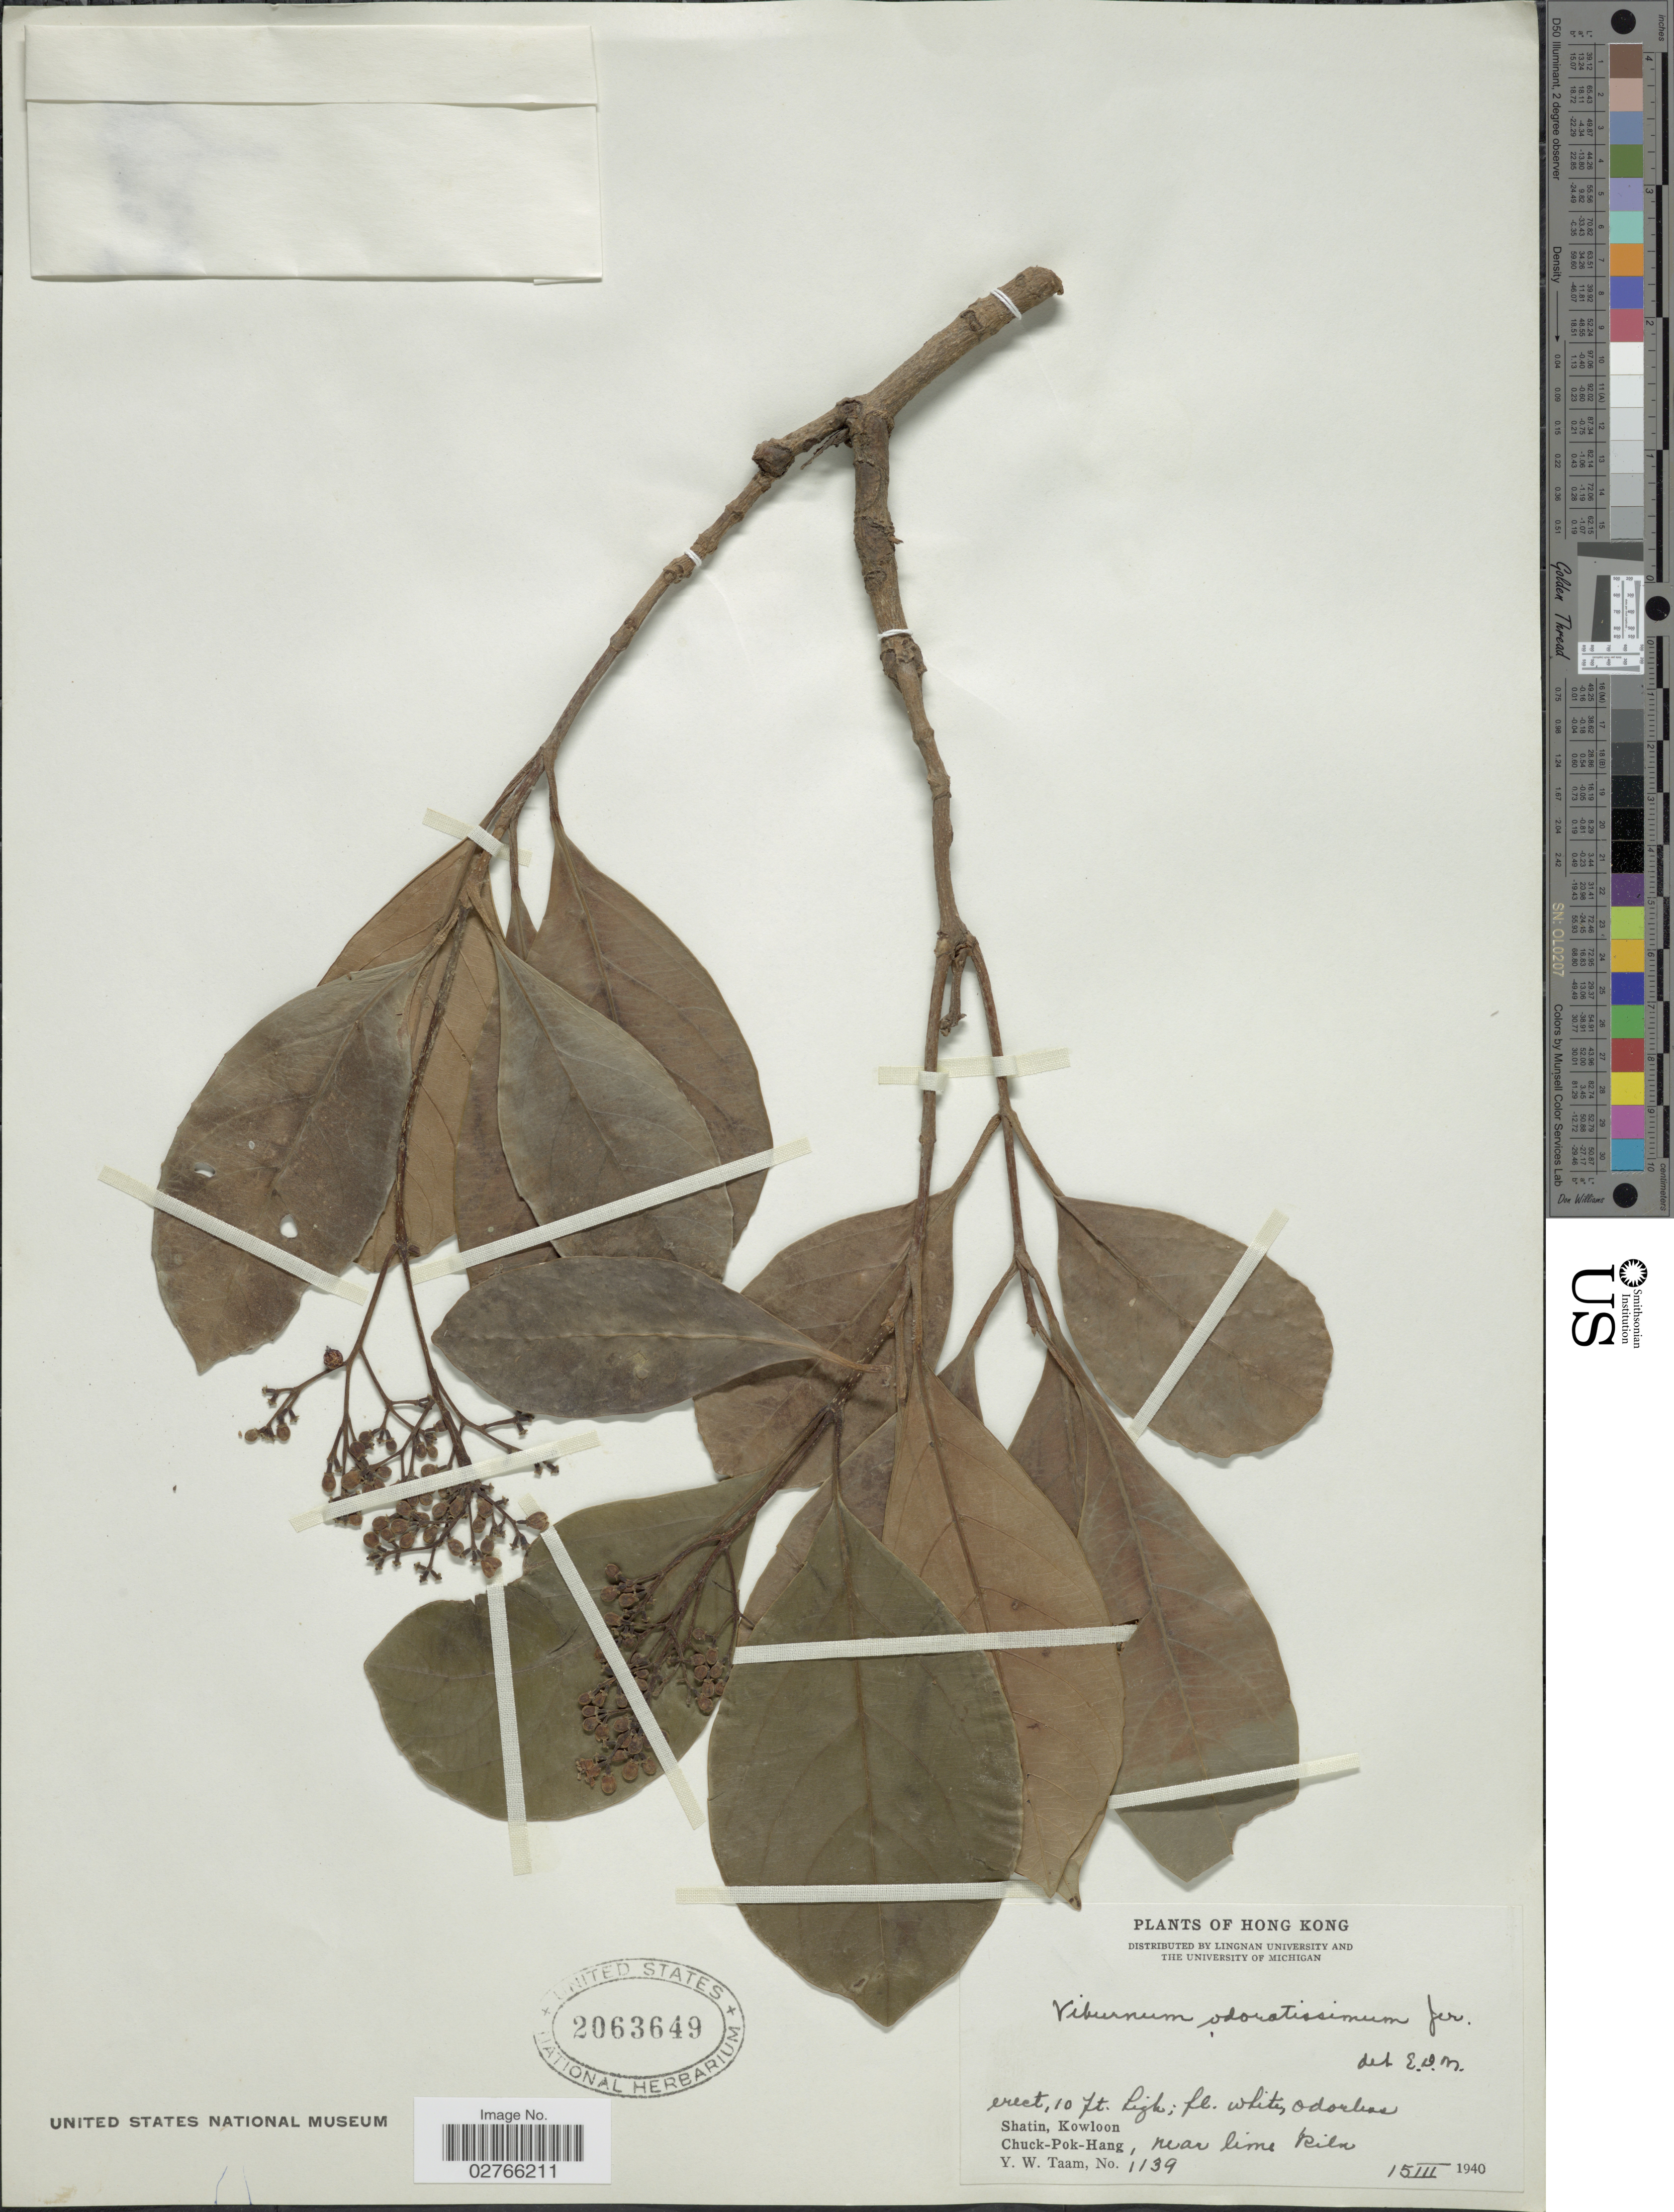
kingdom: Plantae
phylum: Tracheophyta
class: Magnoliopsida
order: Dipsacales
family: Viburnaceae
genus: Viburnum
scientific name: Viburnum odoratissimum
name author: Ker Gawl.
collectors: Y. W. Taam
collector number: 1139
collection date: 1940-03-15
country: China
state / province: Hong Kong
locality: Shatin, Kowloon, Chuck-Pok-Hang, near lime Rila [interpreted]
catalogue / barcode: US 2063649